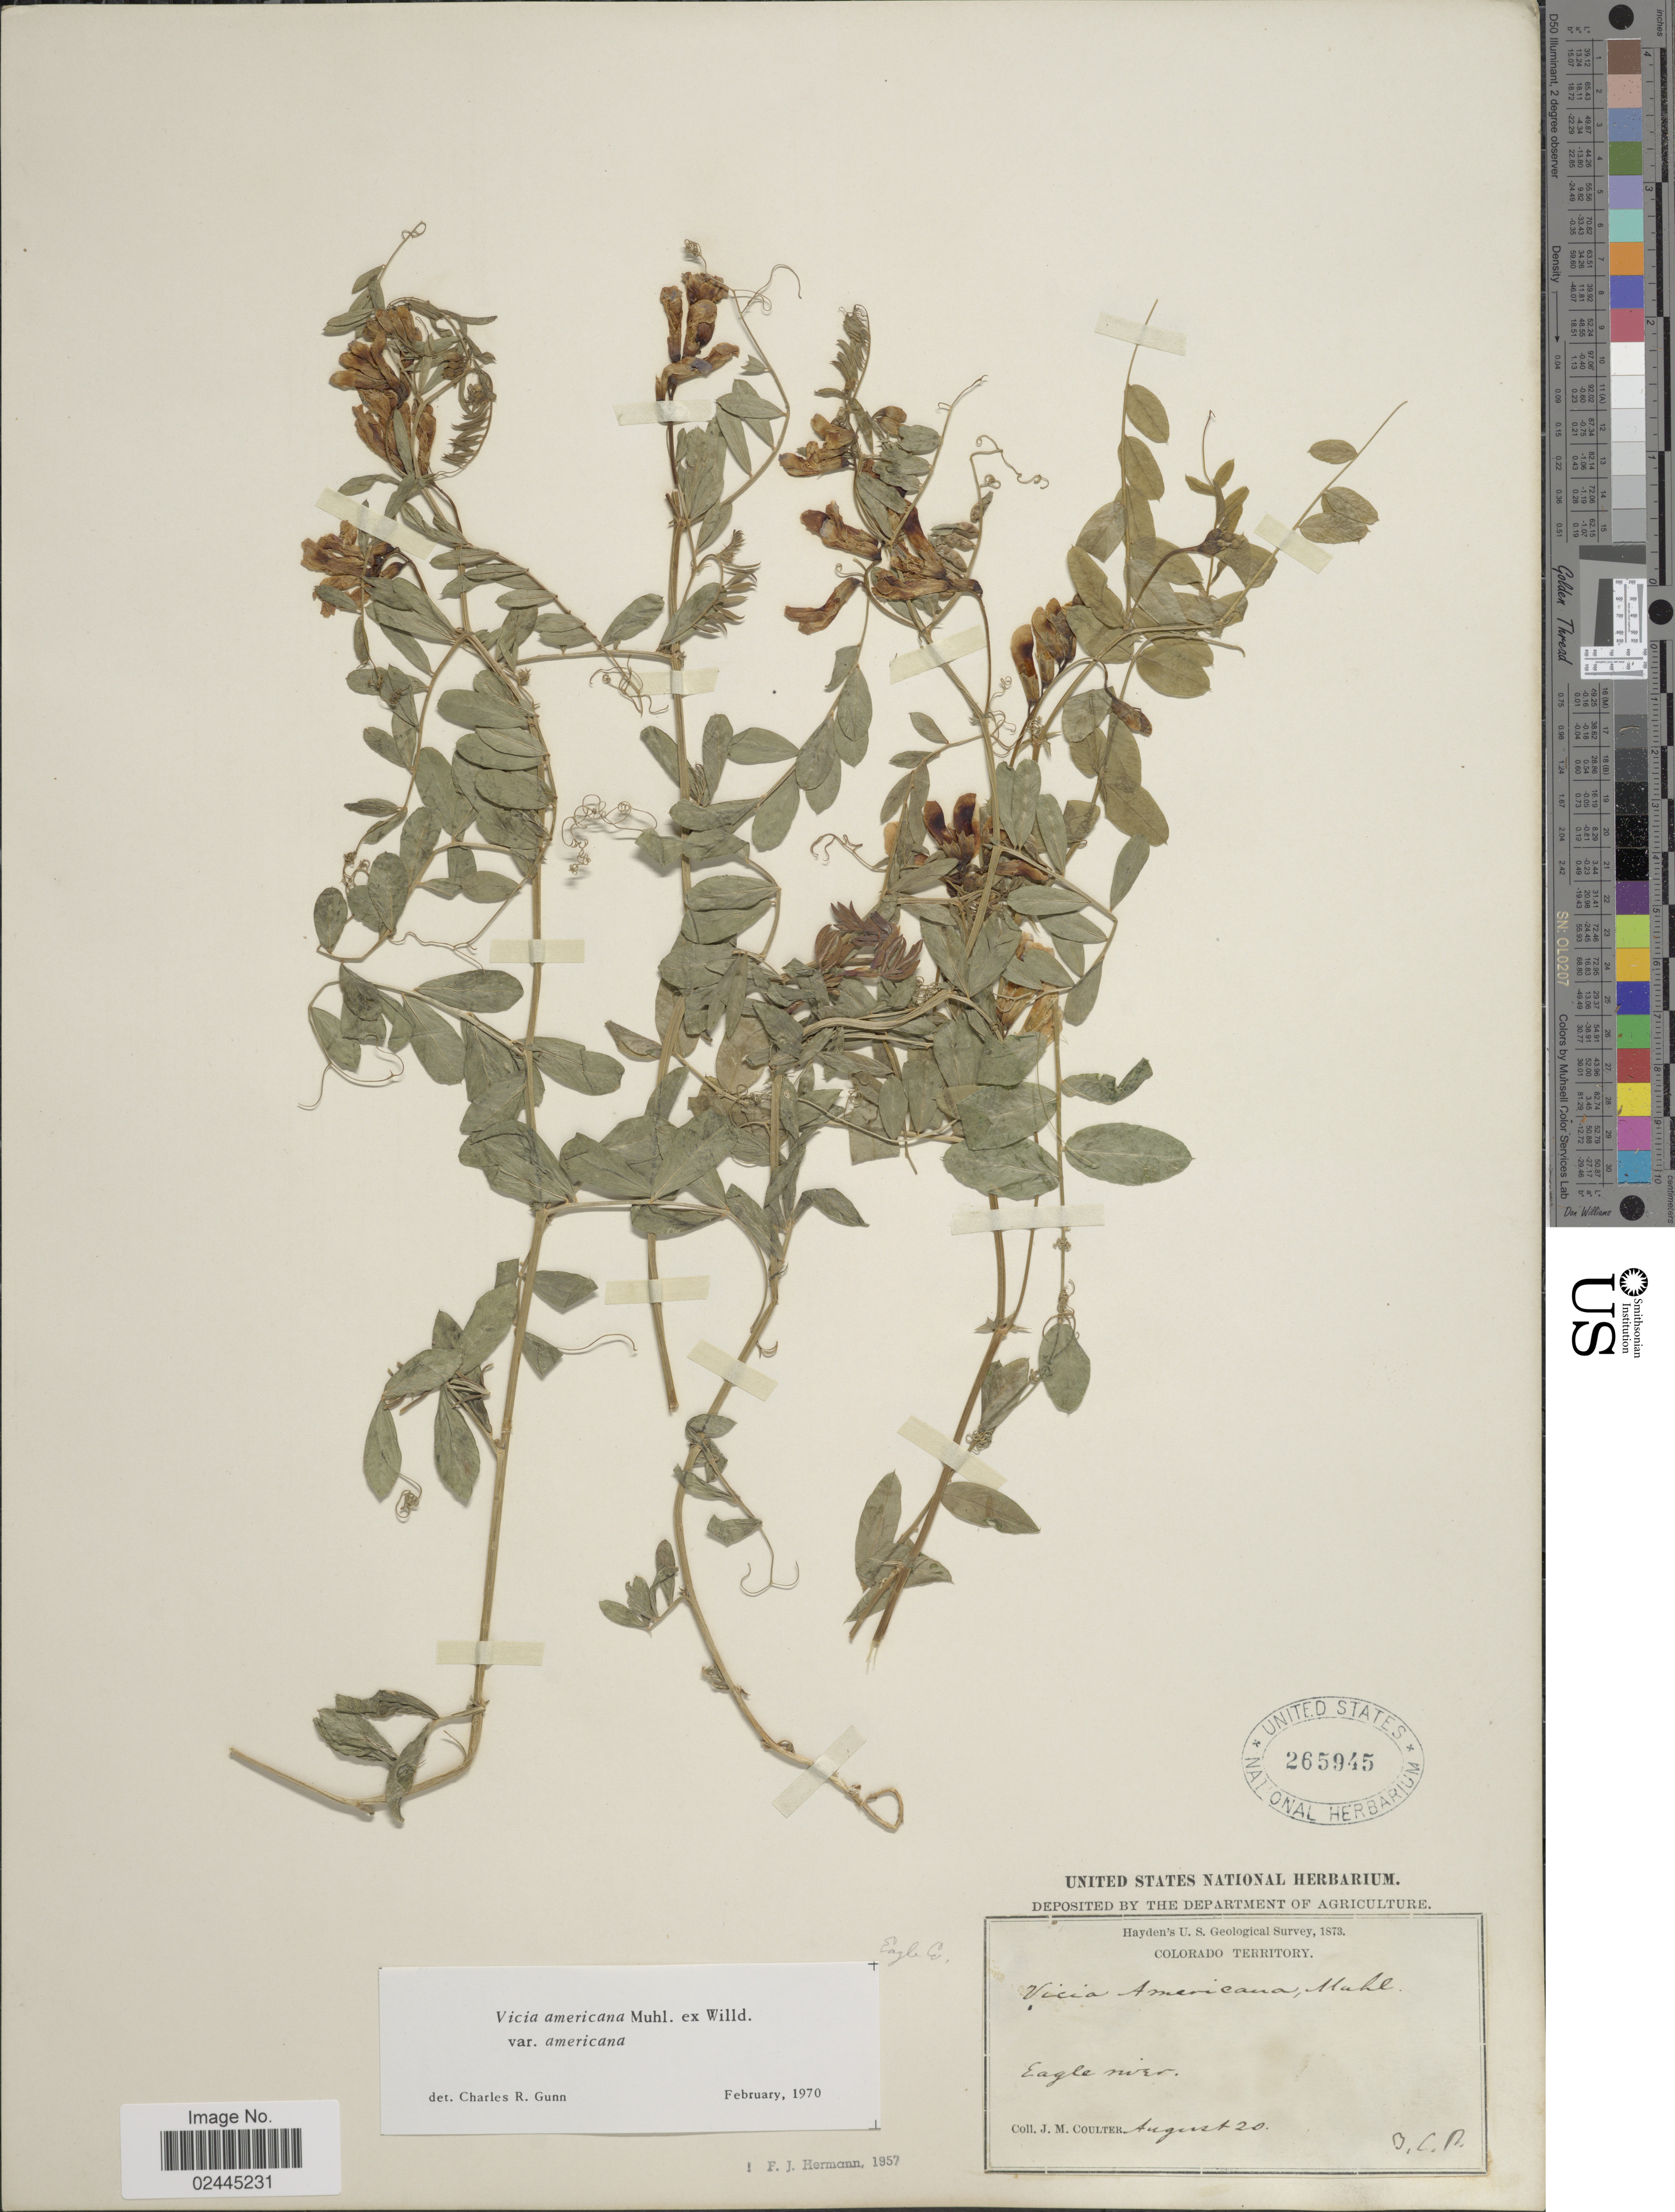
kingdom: Plantae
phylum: Tracheophyta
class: Magnoliopsida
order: Fabales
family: Fabaceae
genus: Vicia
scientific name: Vicia americana var. americana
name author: Muhl. ex Willd.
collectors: J. M. Coulter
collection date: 1873-08-20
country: United States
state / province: Colorado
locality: Colorado Territory, Eagle River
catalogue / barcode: US 265945